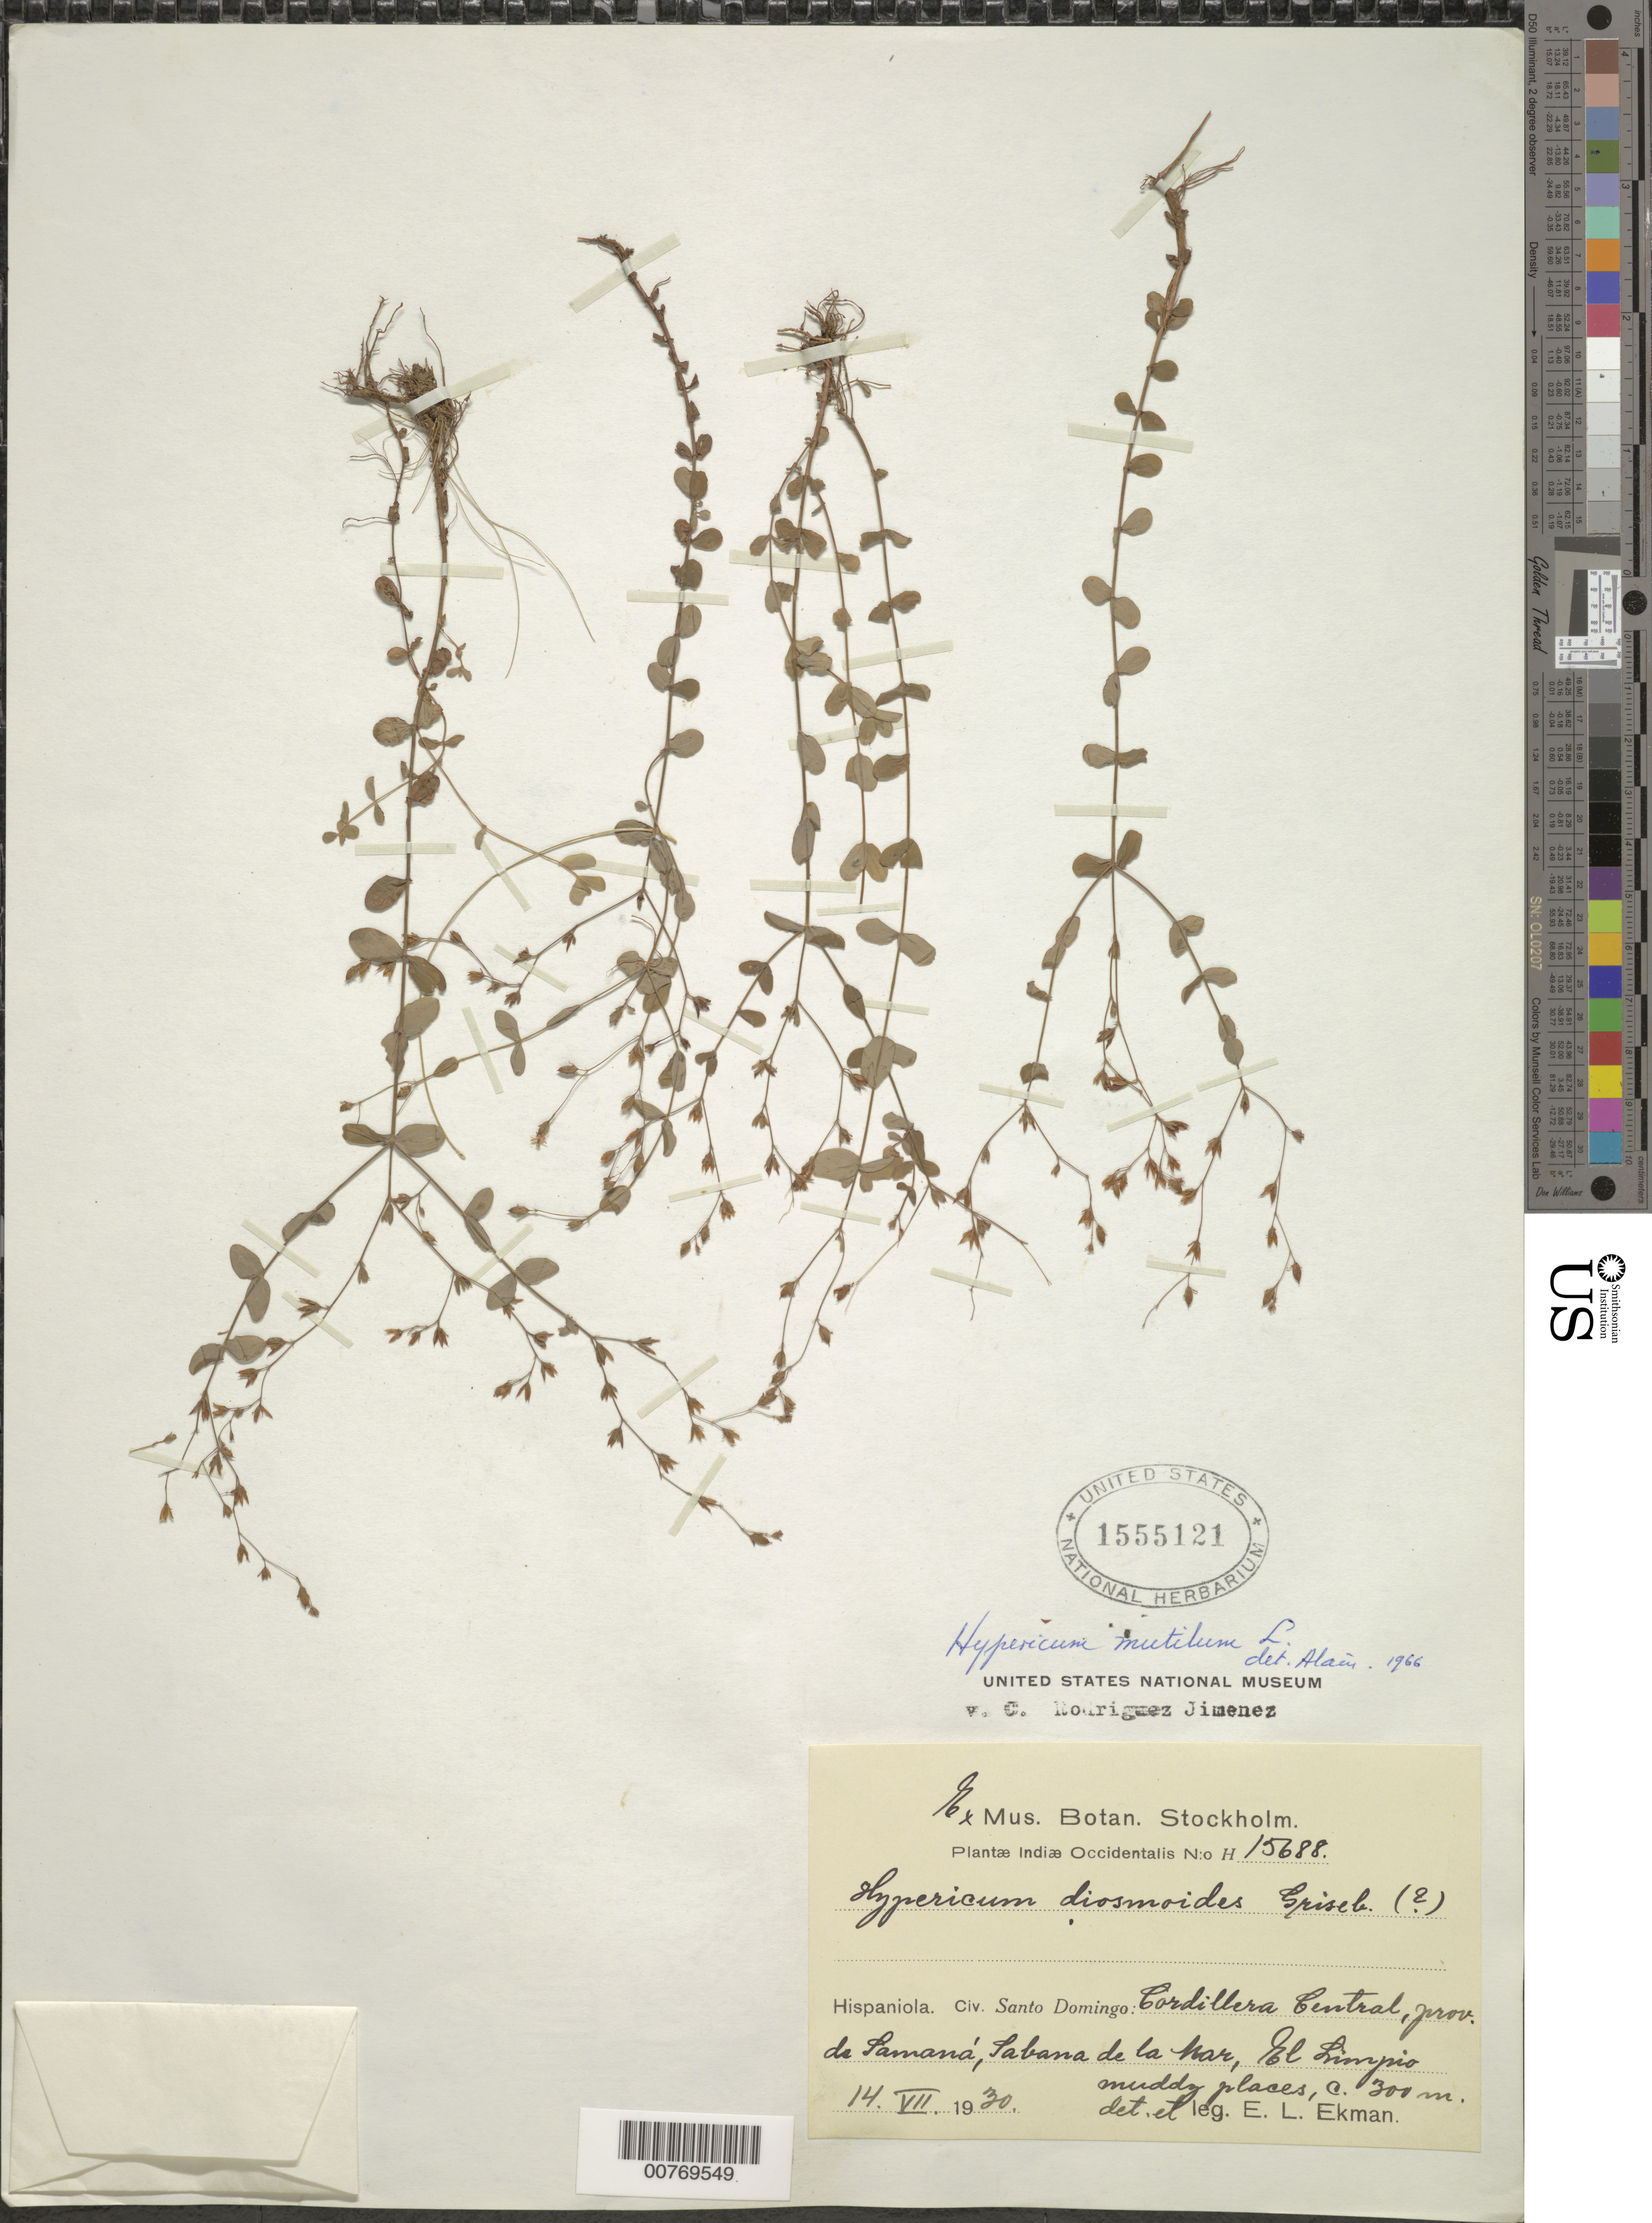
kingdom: Plantae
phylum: Tracheophyta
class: Magnoliopsida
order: Malpighiales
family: Hypericaceae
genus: Hypericum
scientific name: Hypericum mutilum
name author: L.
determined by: Liogier, Alain H.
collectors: E. L. Ekman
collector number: H 15688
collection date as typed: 14 Jul 1930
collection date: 1930-07-14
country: Dominican Republic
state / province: Panamà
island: Hispaniola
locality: Cordillera Central, Sabana de la Mar, El limpio.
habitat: Muddy places.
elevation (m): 300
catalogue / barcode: US 1555121